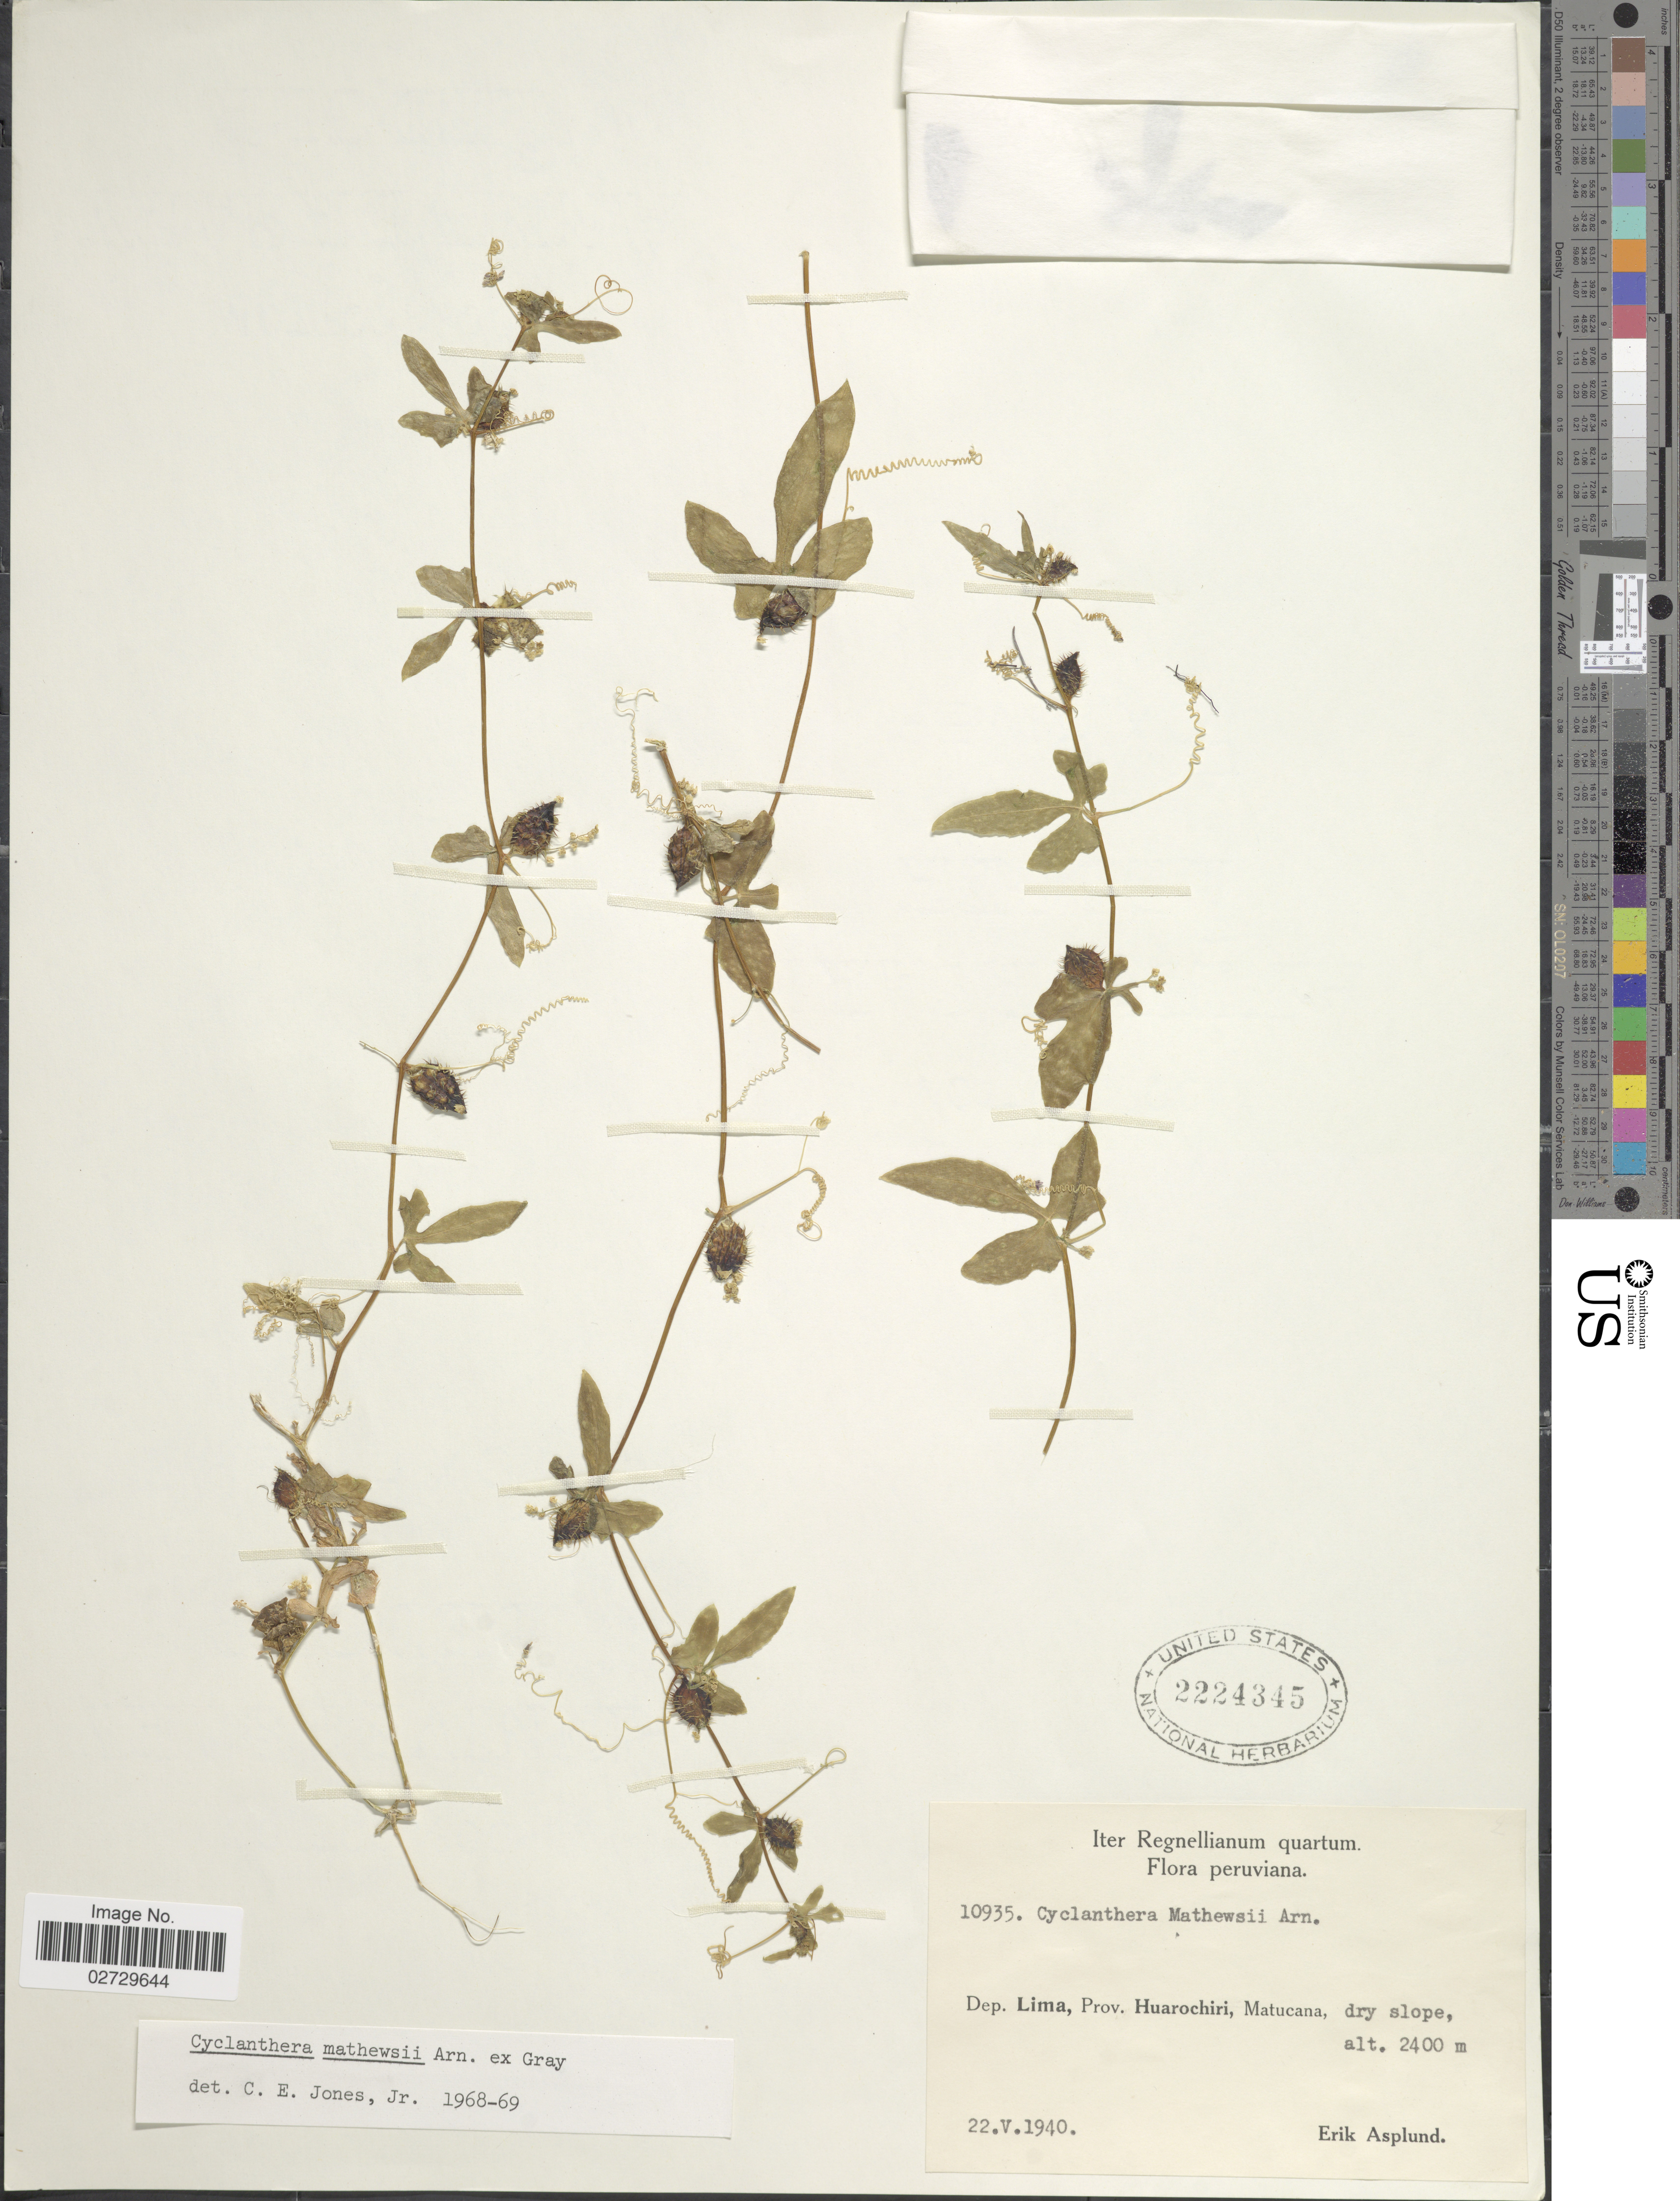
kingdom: Plantae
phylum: Tracheophyta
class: Magnoliopsida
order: Cucurbitales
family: Cucurbitaceae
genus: Cyclanthera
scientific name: Cyclanthera mathewsii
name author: Arn. ex A. Gray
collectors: E. Asplund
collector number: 10935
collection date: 1940-05-22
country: Peru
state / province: Lima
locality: Dep. Lima, Prov. Huaochiri, Matucana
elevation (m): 2400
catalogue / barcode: US 2224345